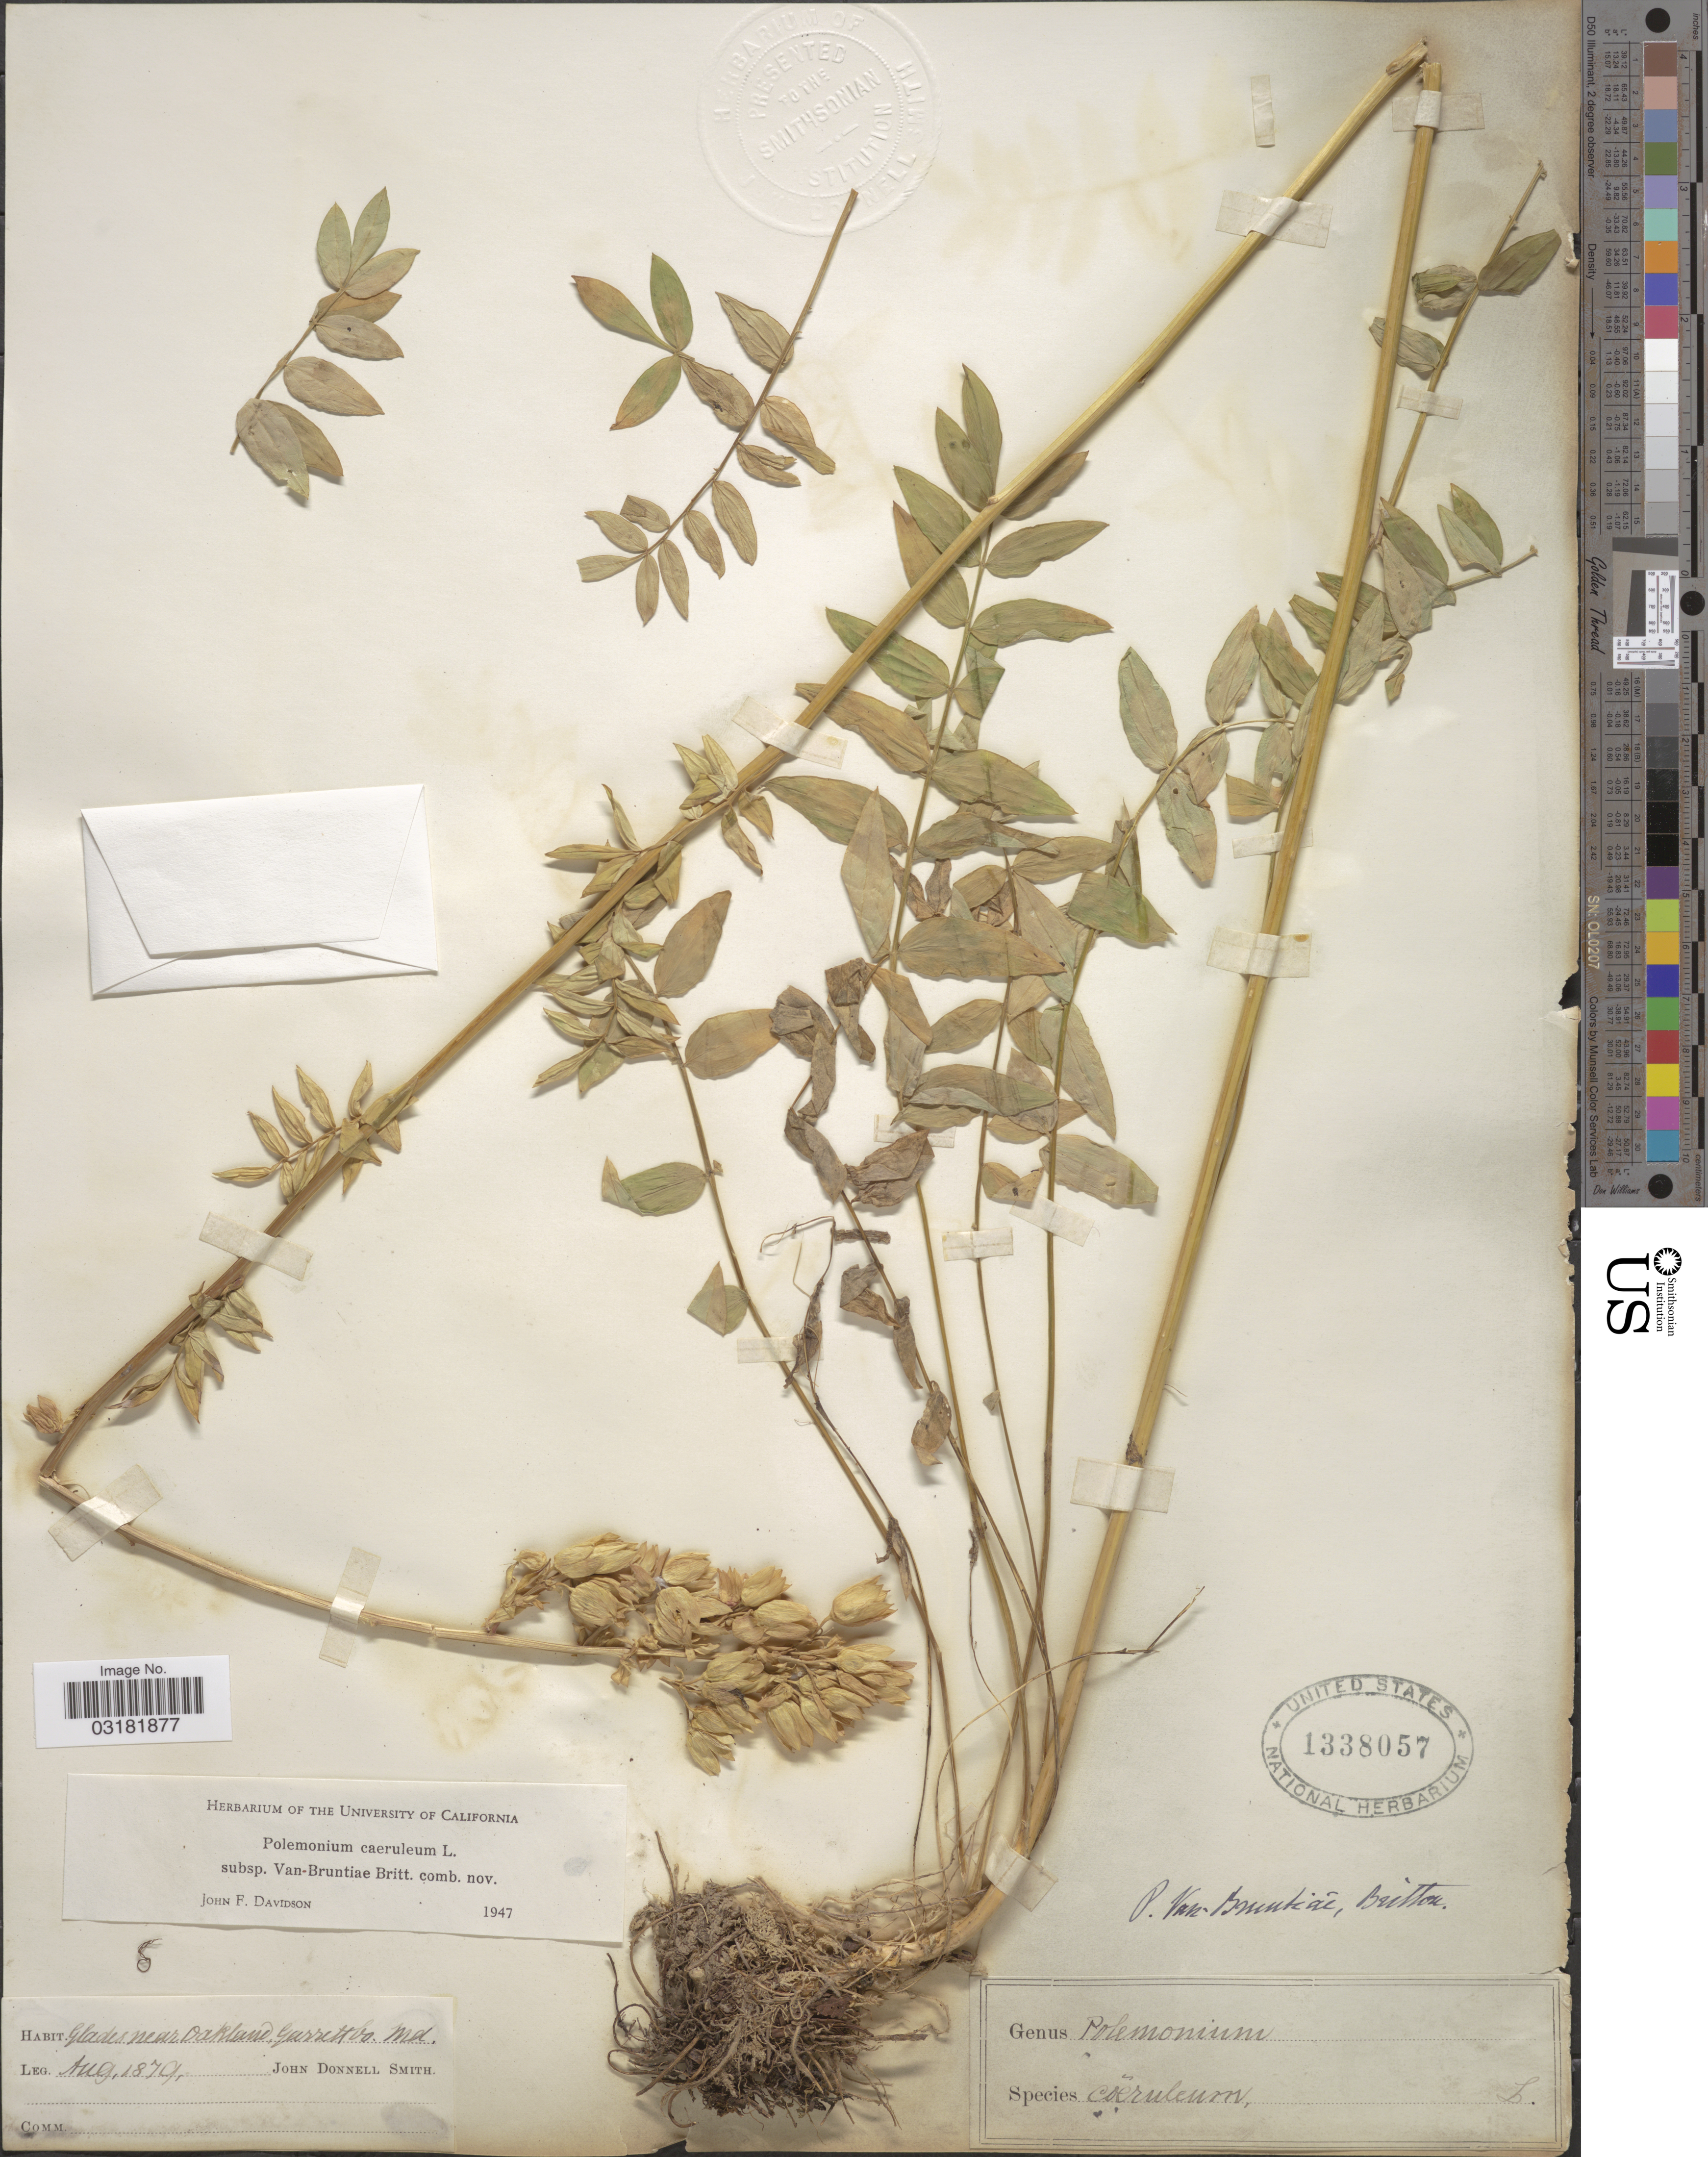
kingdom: Plantae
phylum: Tracheophyta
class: Magnoliopsida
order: Ericales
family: Polemoniaceae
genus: Polemonium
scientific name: Polemonium vanbruntiae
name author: Britton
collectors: J. Donnell Smith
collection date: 1879-08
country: United States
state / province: Maryland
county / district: Garrett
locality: Glades near Oakland, Garrett Co.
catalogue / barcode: US 1338057